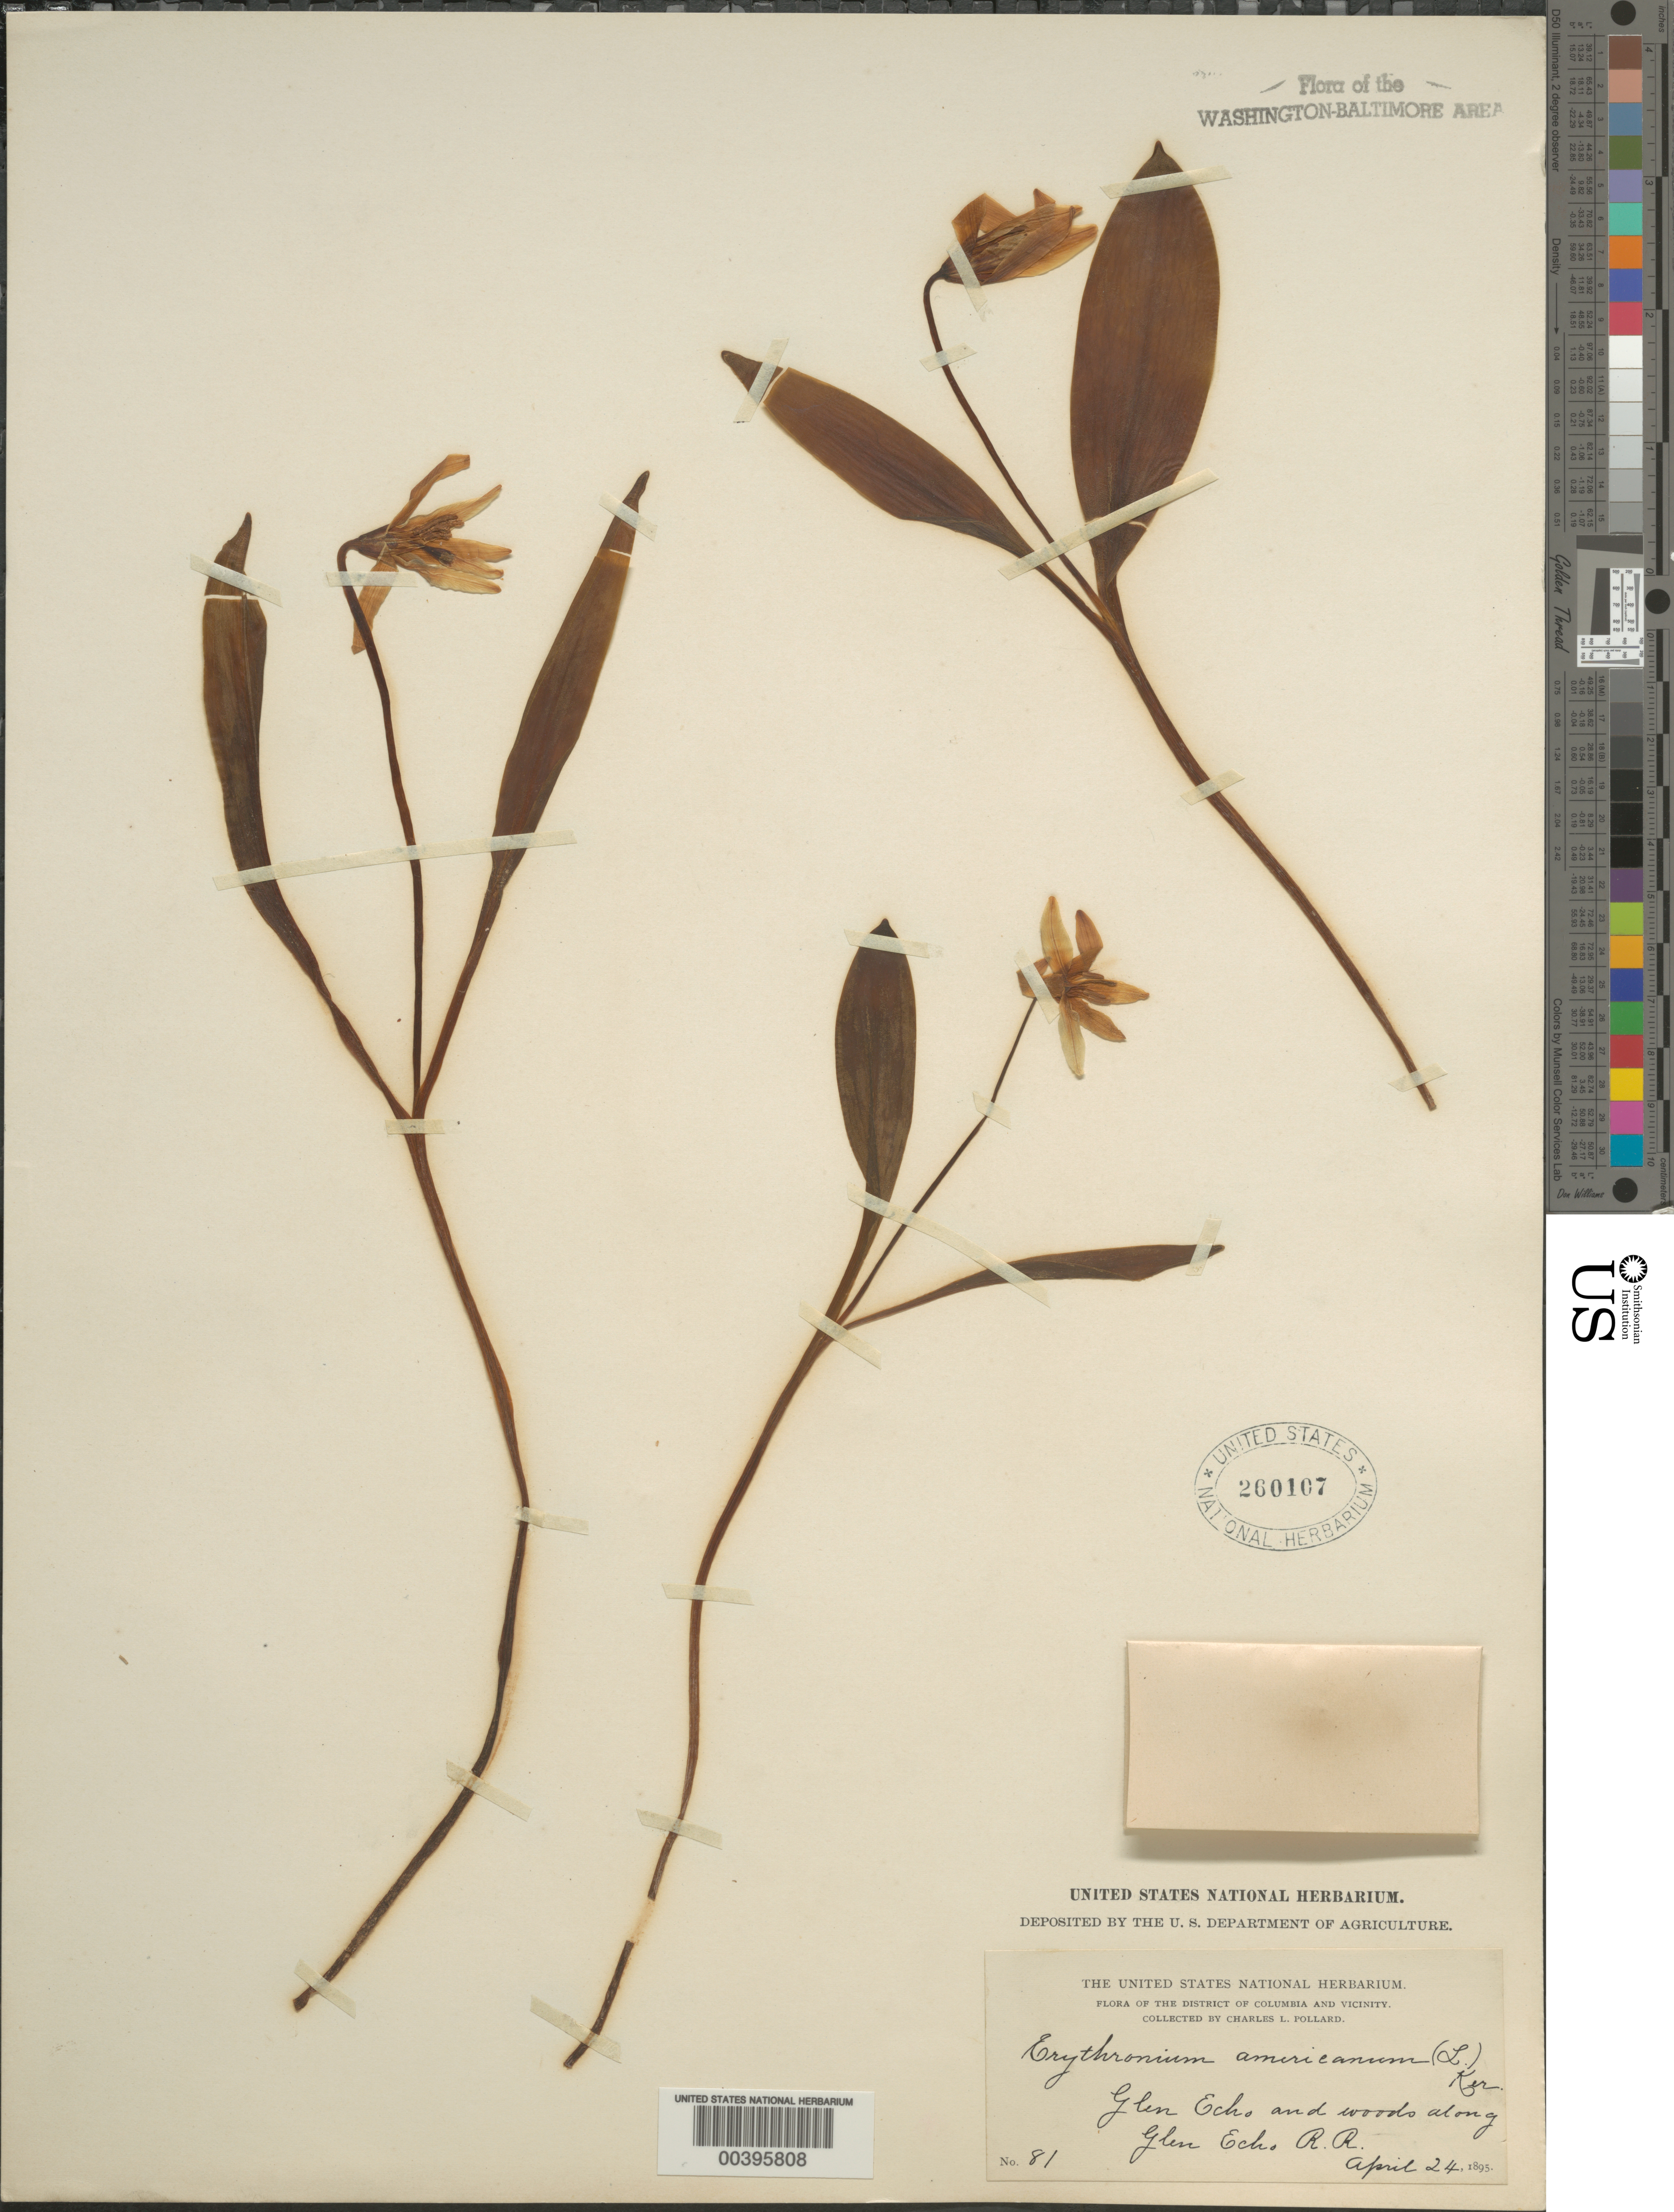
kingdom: Plantae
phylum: Tracheophyta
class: Liliopsida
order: Liliales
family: Liliaceae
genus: Erythronium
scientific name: Erythronium americanum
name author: Ker Gawl.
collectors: C. L. Pollard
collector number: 81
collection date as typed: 24 Apr 1895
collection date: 1895-04-24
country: United States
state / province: Maryland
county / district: Montgomery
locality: Along Glen Echo Railroad C. & O. Canal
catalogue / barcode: US 260107